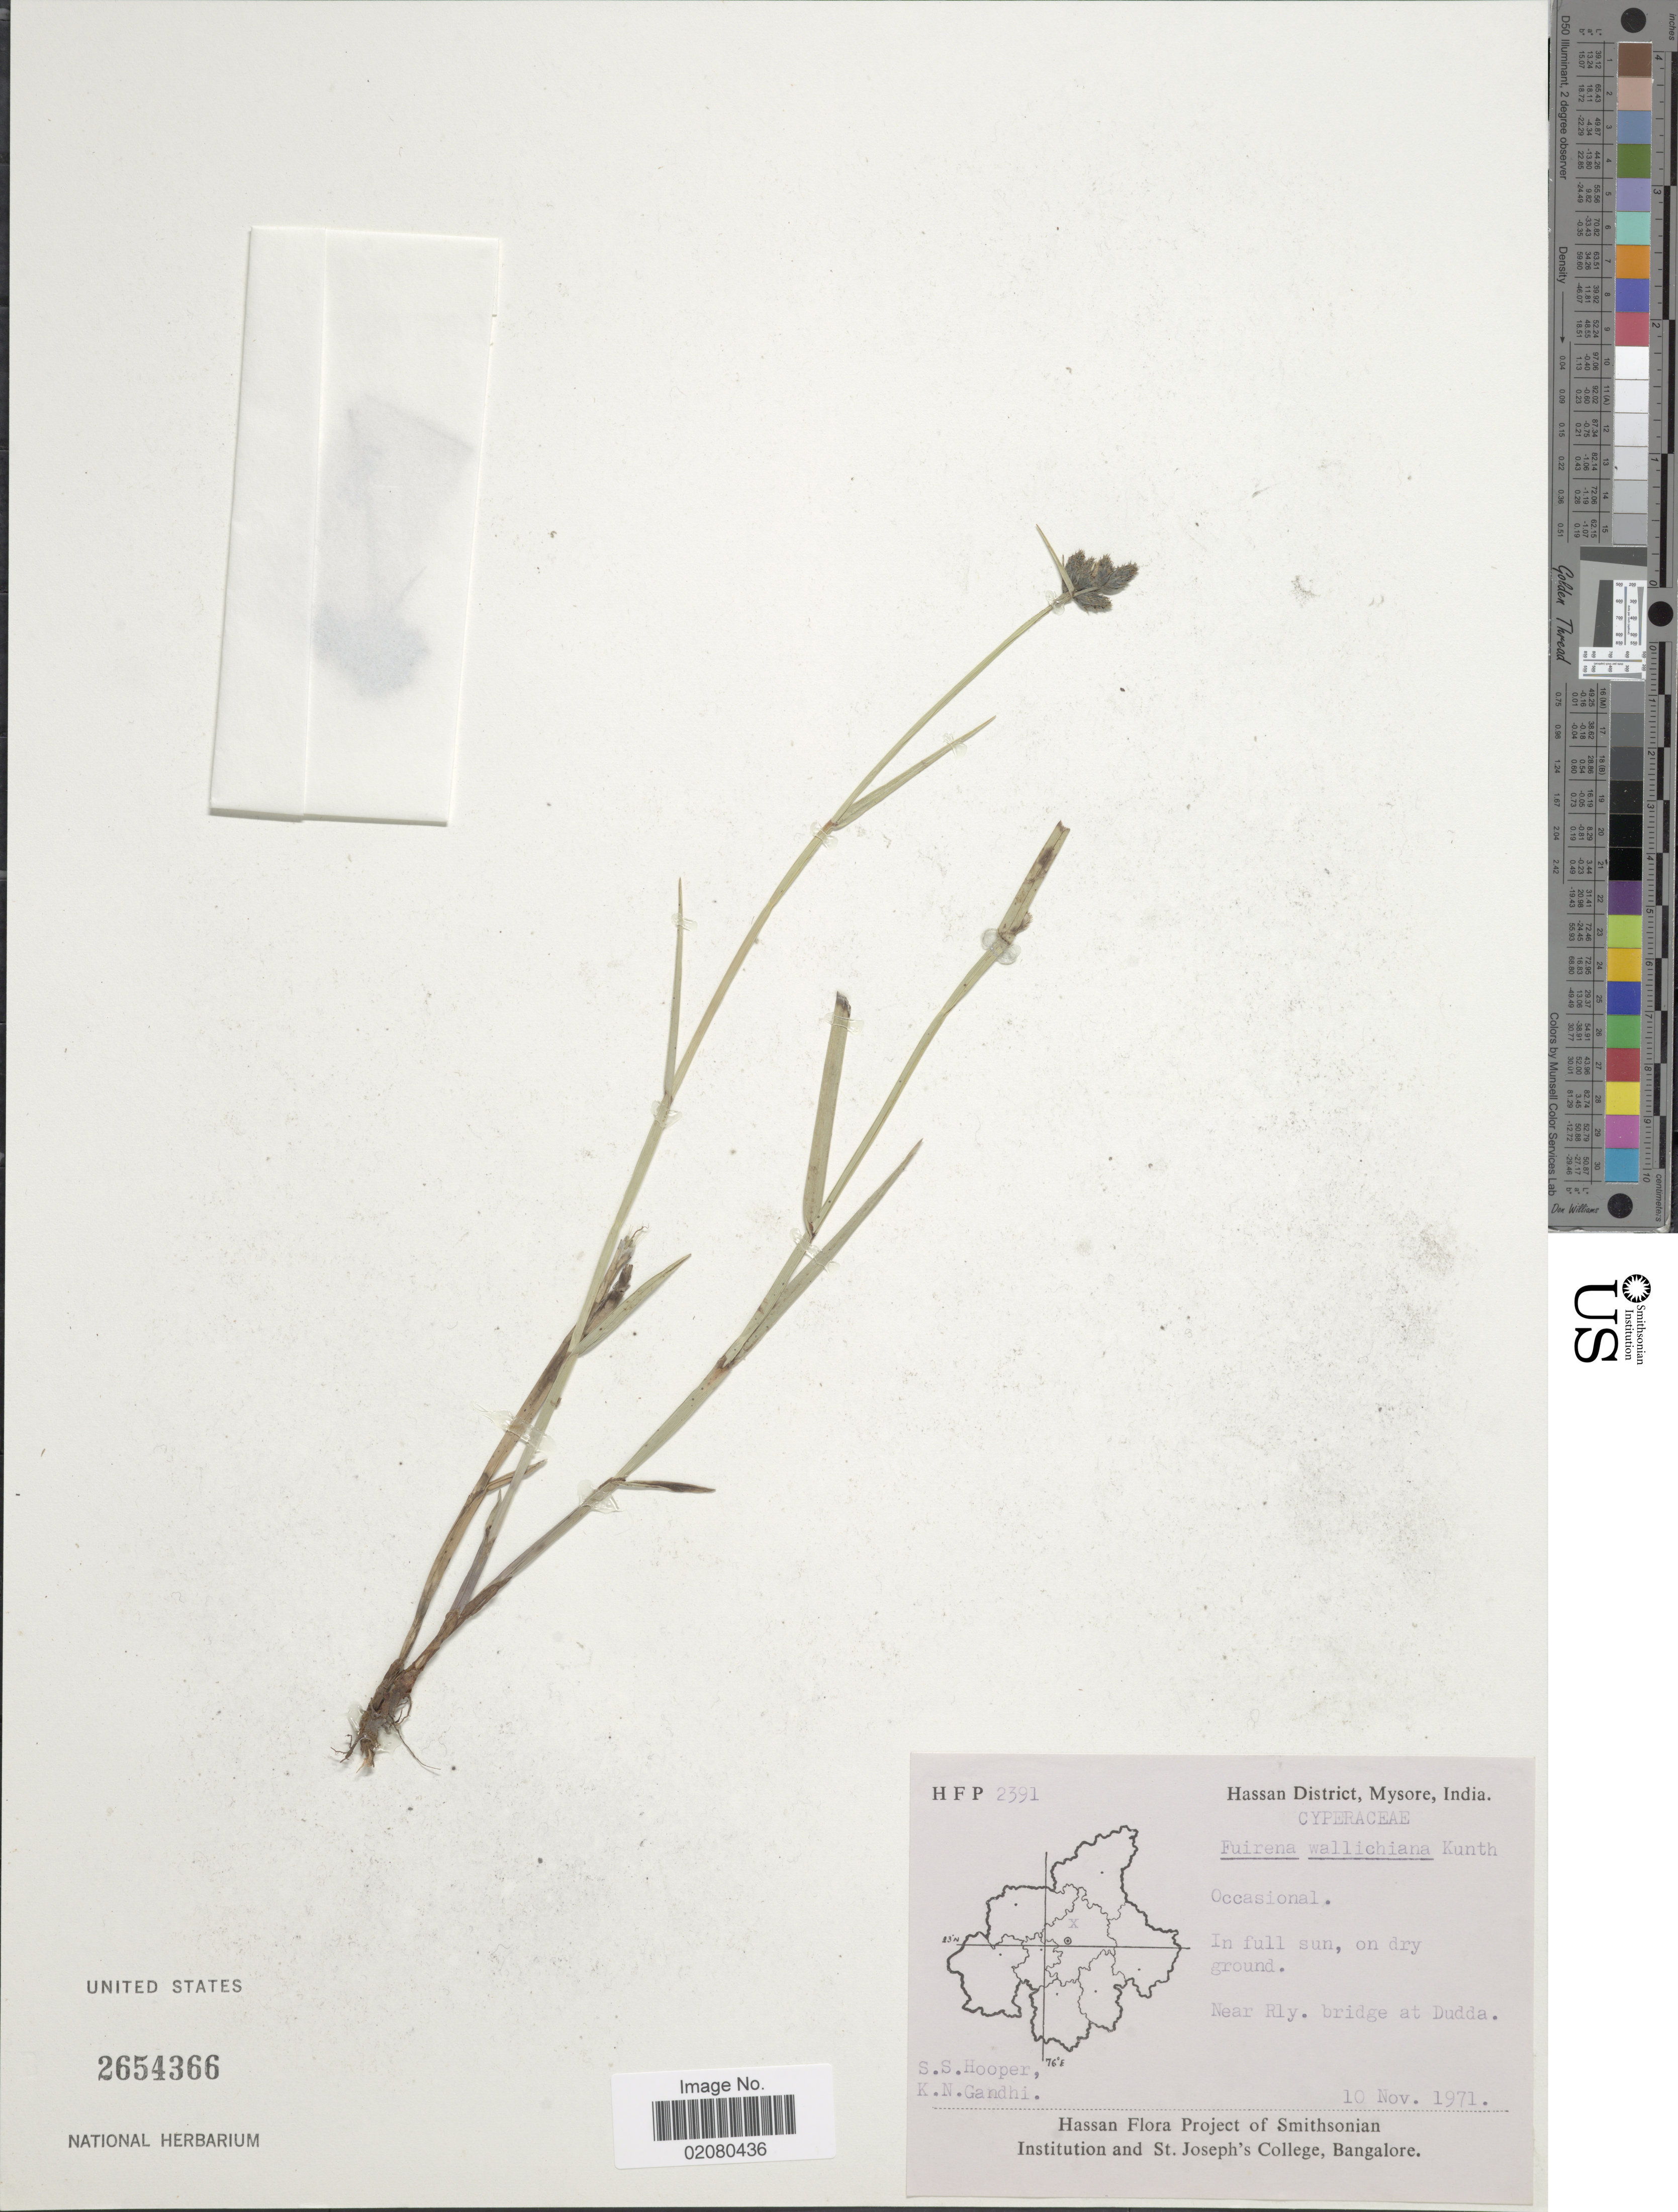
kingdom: Plantae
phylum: Tracheophyta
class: Liliopsida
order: Poales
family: Cyperaceae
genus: Fuirena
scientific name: Fuirena wallichiana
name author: Kunth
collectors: S. S. Hooper & K. N. Gandhi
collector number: HFP 2391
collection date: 1971-11-10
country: India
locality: Hassan District, Mysore, India, near Rly. bridge at Dudda.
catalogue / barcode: US 2654366